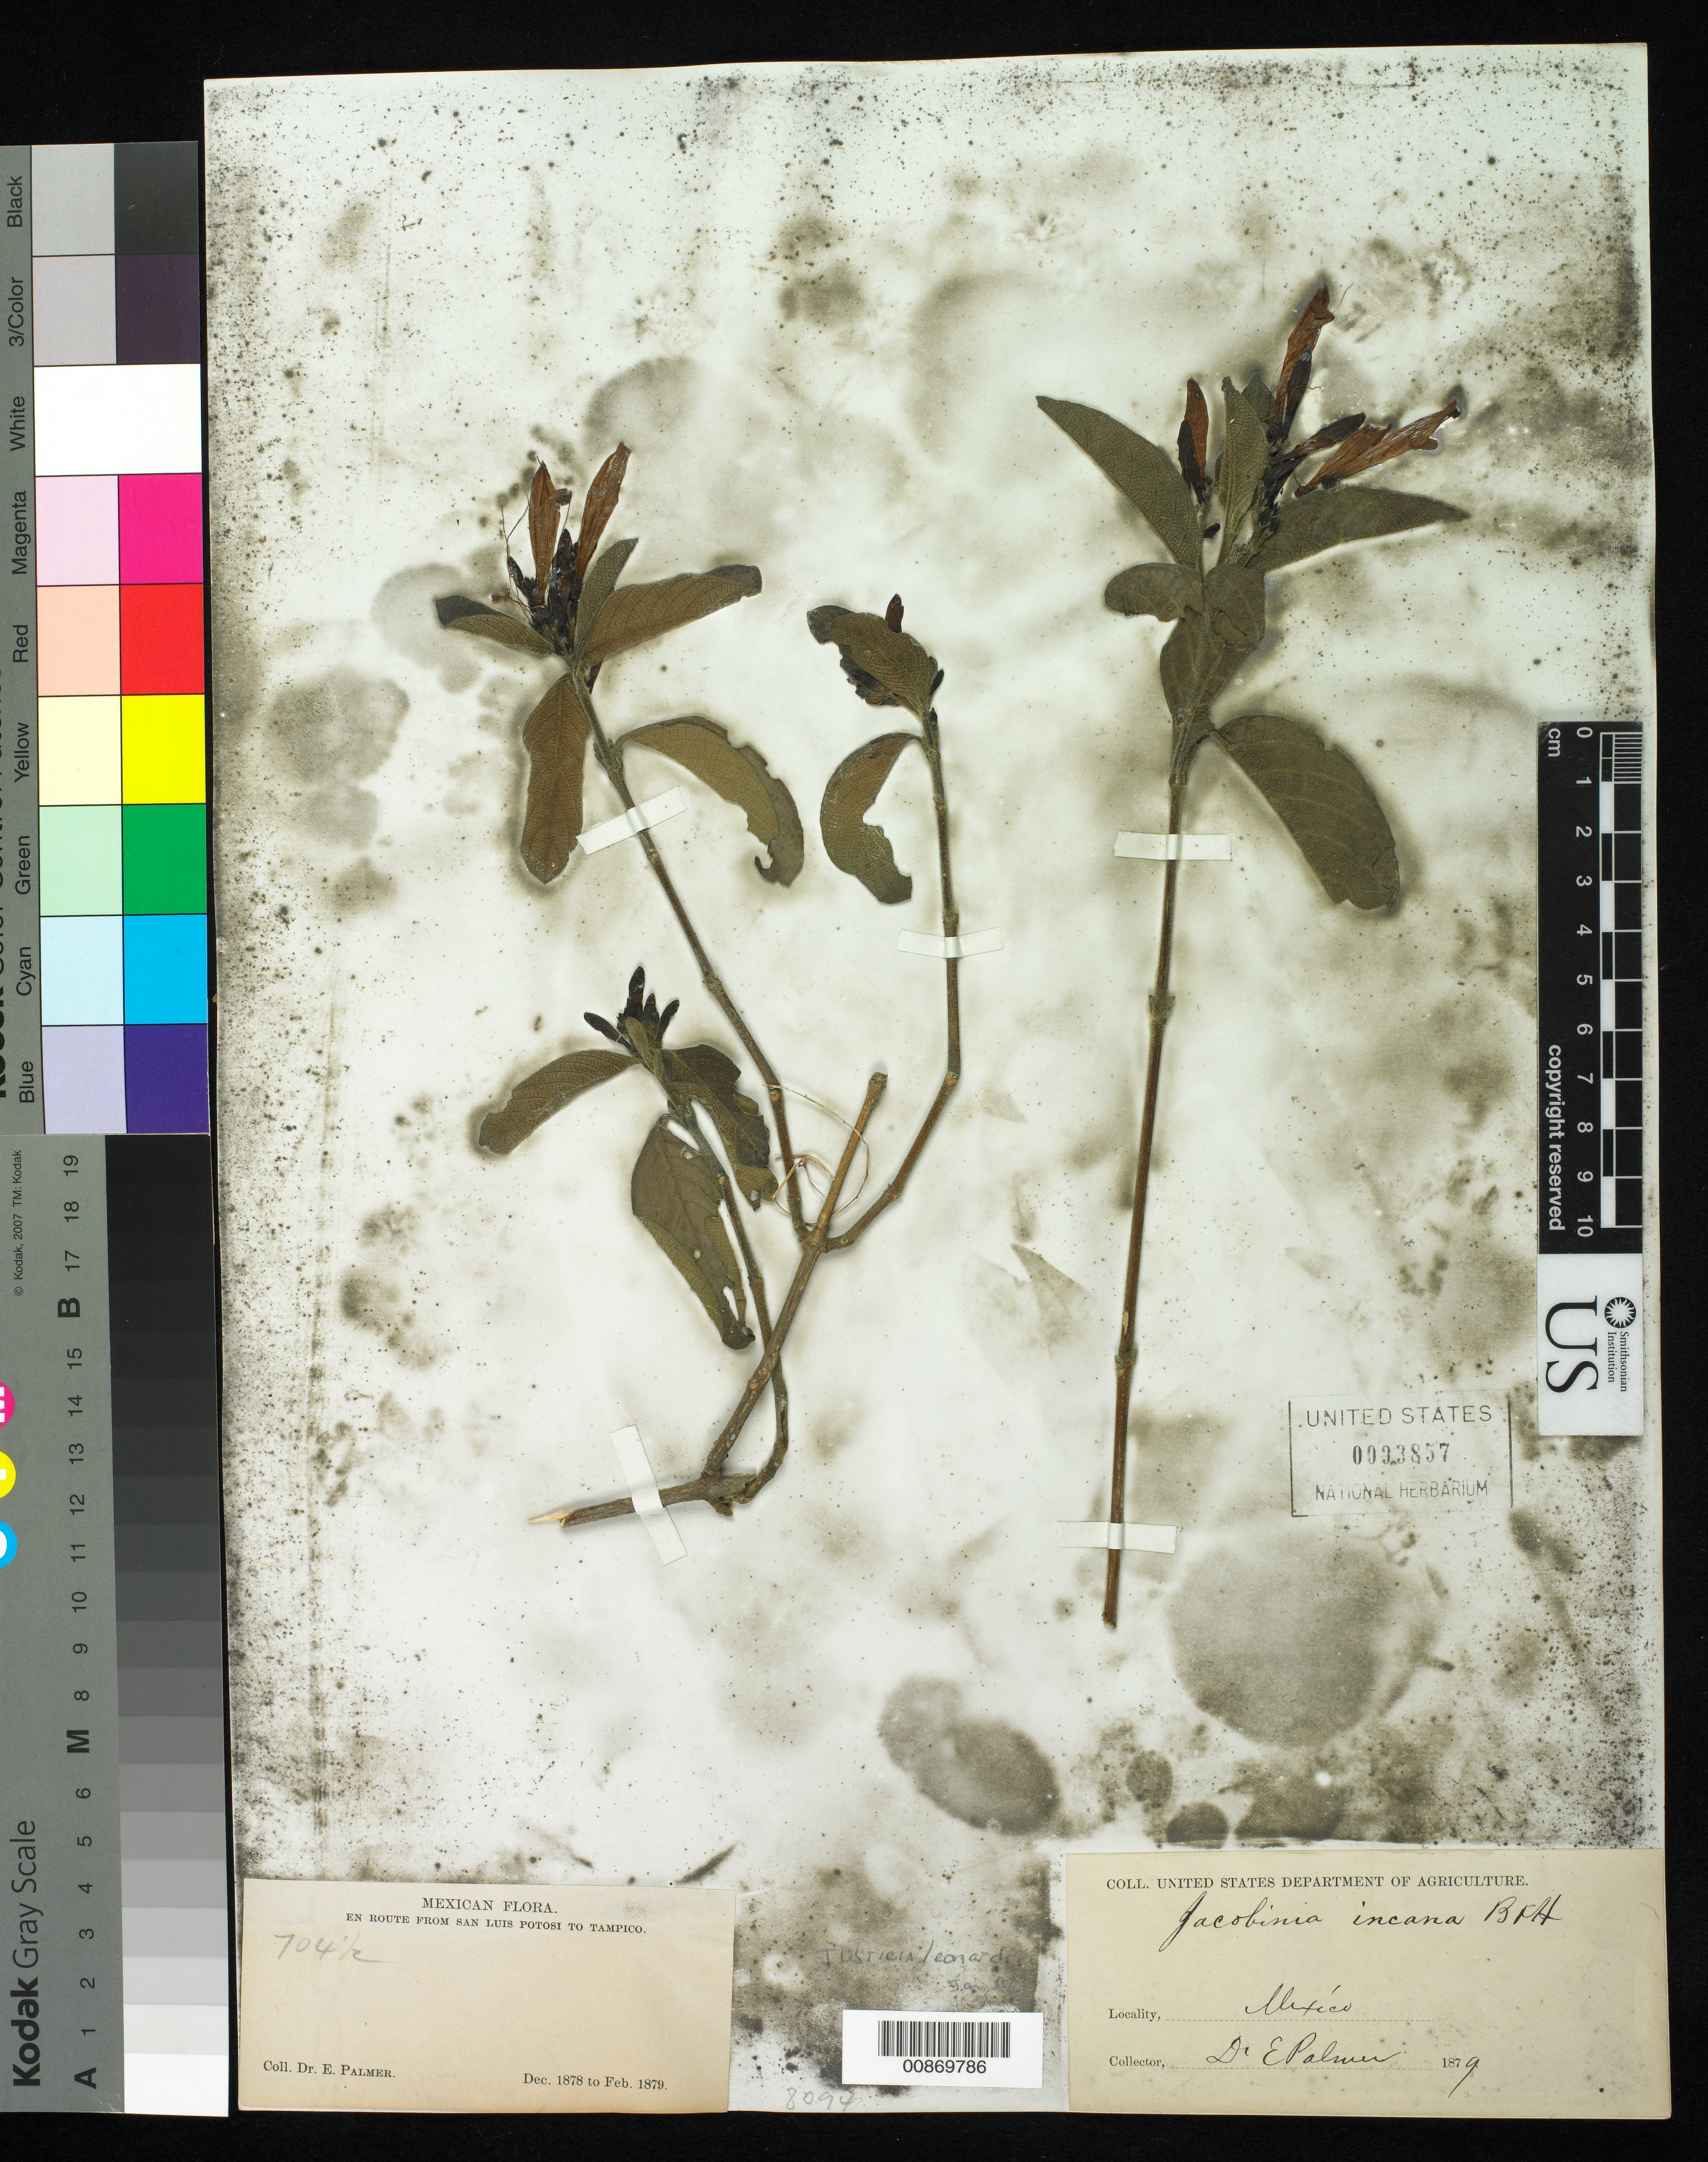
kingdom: Plantae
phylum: Tracheophyta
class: Magnoliopsida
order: Lamiales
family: Acanthaceae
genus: Justicia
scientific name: Justicia leonardii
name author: Wassh.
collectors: E. Palmer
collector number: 704½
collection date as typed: Dec 1878 to -- Feb 1879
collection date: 1878-12/1879-02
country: Mexico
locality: En route from San Luis Potosí to Tampico, Tamaulipas.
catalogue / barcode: US 93857